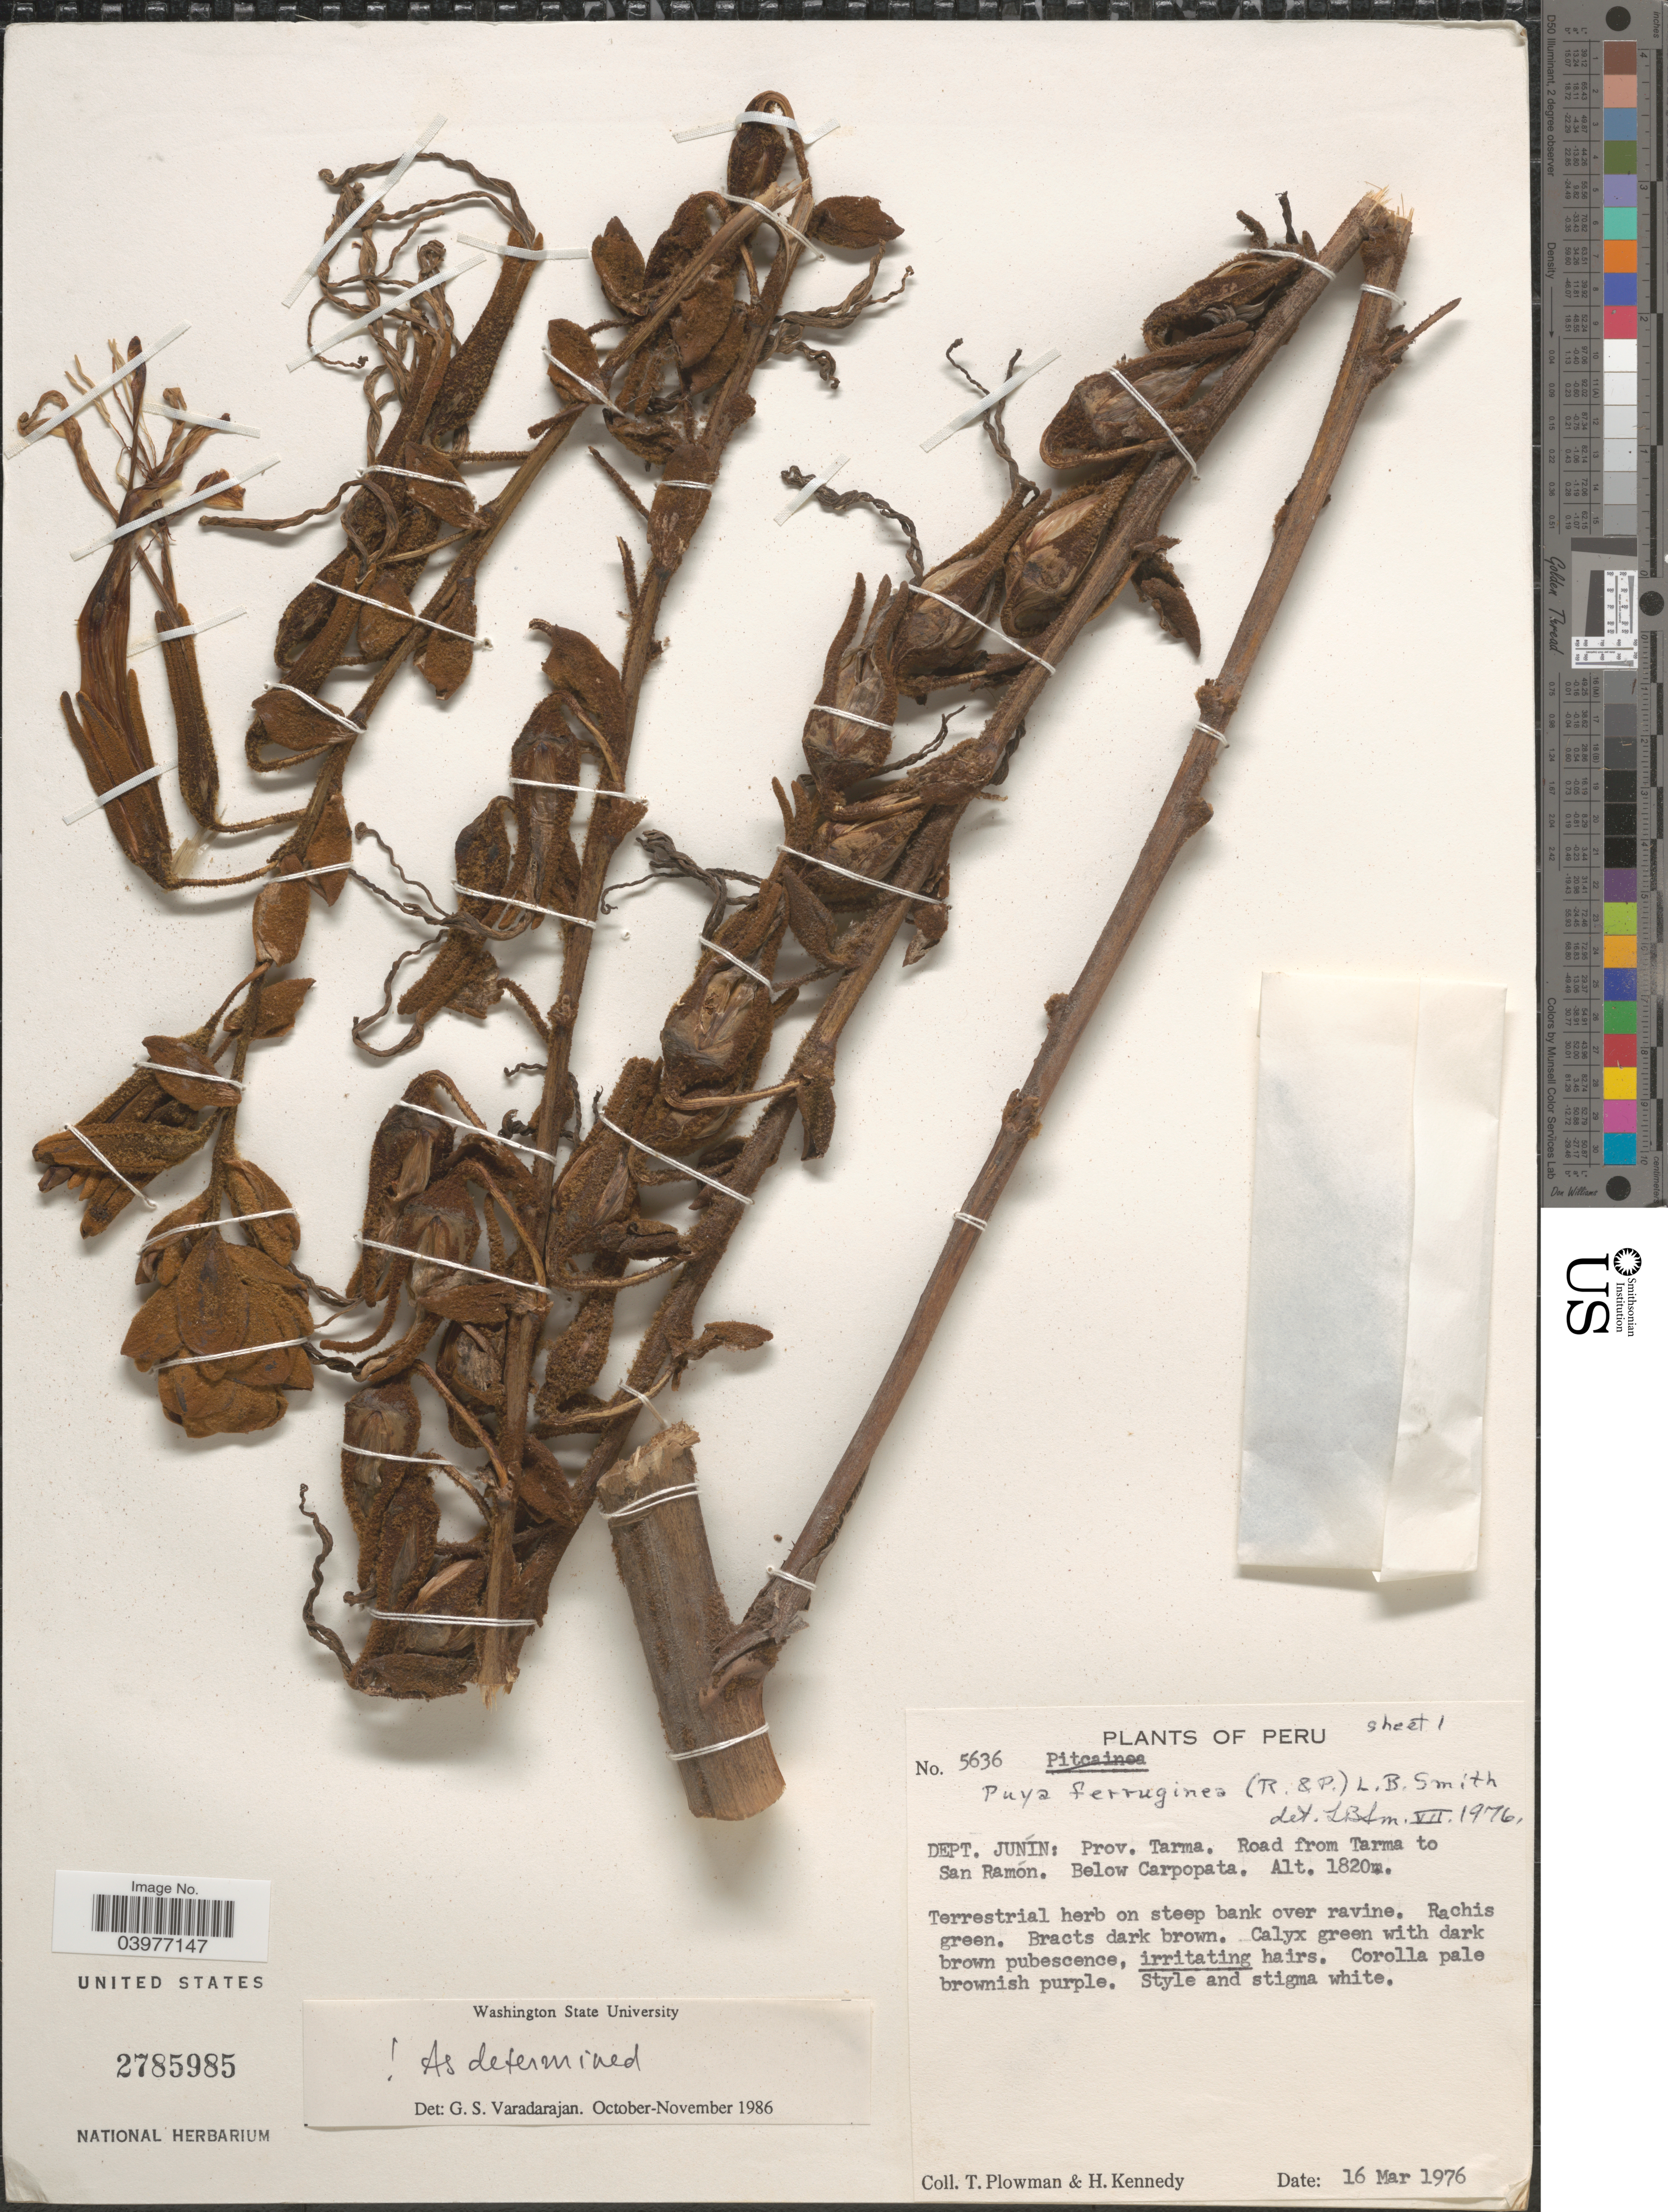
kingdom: Plantae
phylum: Tracheophyta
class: Liliopsida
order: Poales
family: Bromeliaceae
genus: Puya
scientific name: Puya ferruginea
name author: (Ruiz & Pav.) L.B. Sm.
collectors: T. Plowman & H. Kennedy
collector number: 5636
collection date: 1976-03-16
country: Peru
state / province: Junín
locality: Dept. Junín: Prov. Tarma. Road from Tarma to San Ramón. Below Carpopata.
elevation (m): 1820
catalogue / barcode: US 2785985